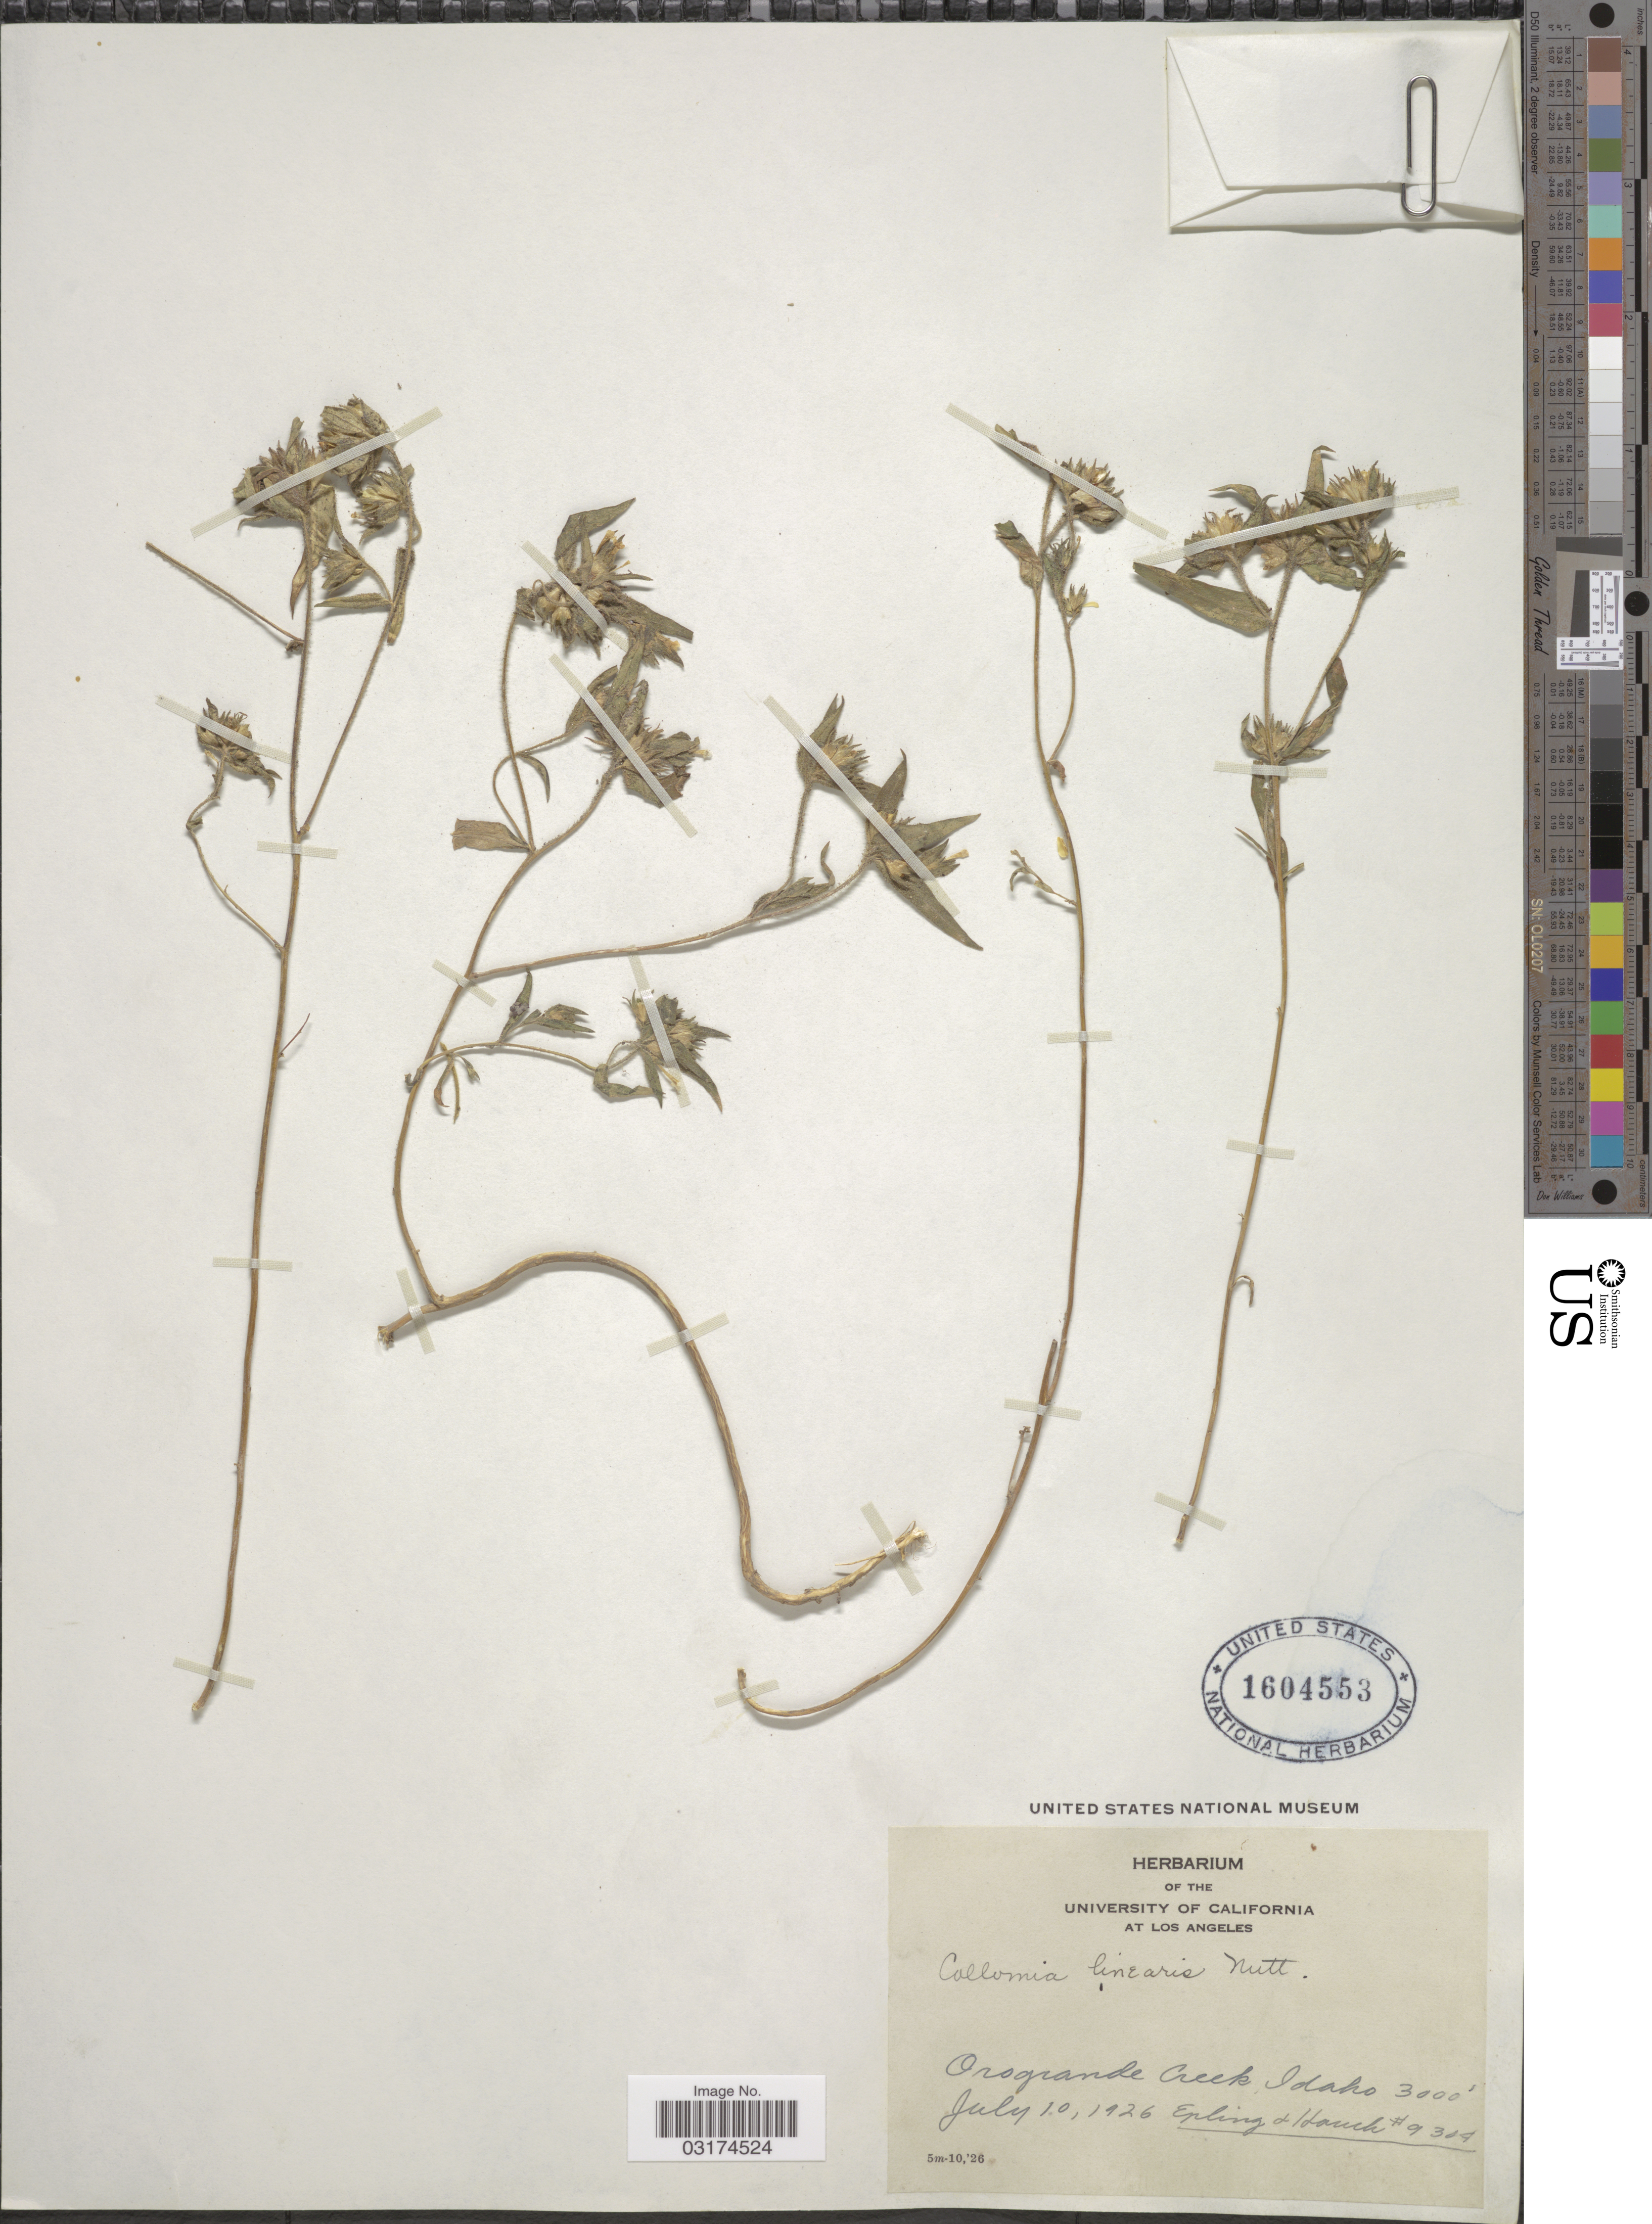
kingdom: Plantae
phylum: Tracheophyta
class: Magnoliopsida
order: Ericales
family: Polemoniaceae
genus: Collomia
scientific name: Collomia linearis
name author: Nutt.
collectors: -- Epling & -. Hauch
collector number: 9309*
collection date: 1926-07-10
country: United States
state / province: Idaho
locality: Orogrande Creek.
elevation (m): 914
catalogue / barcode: US 1604553